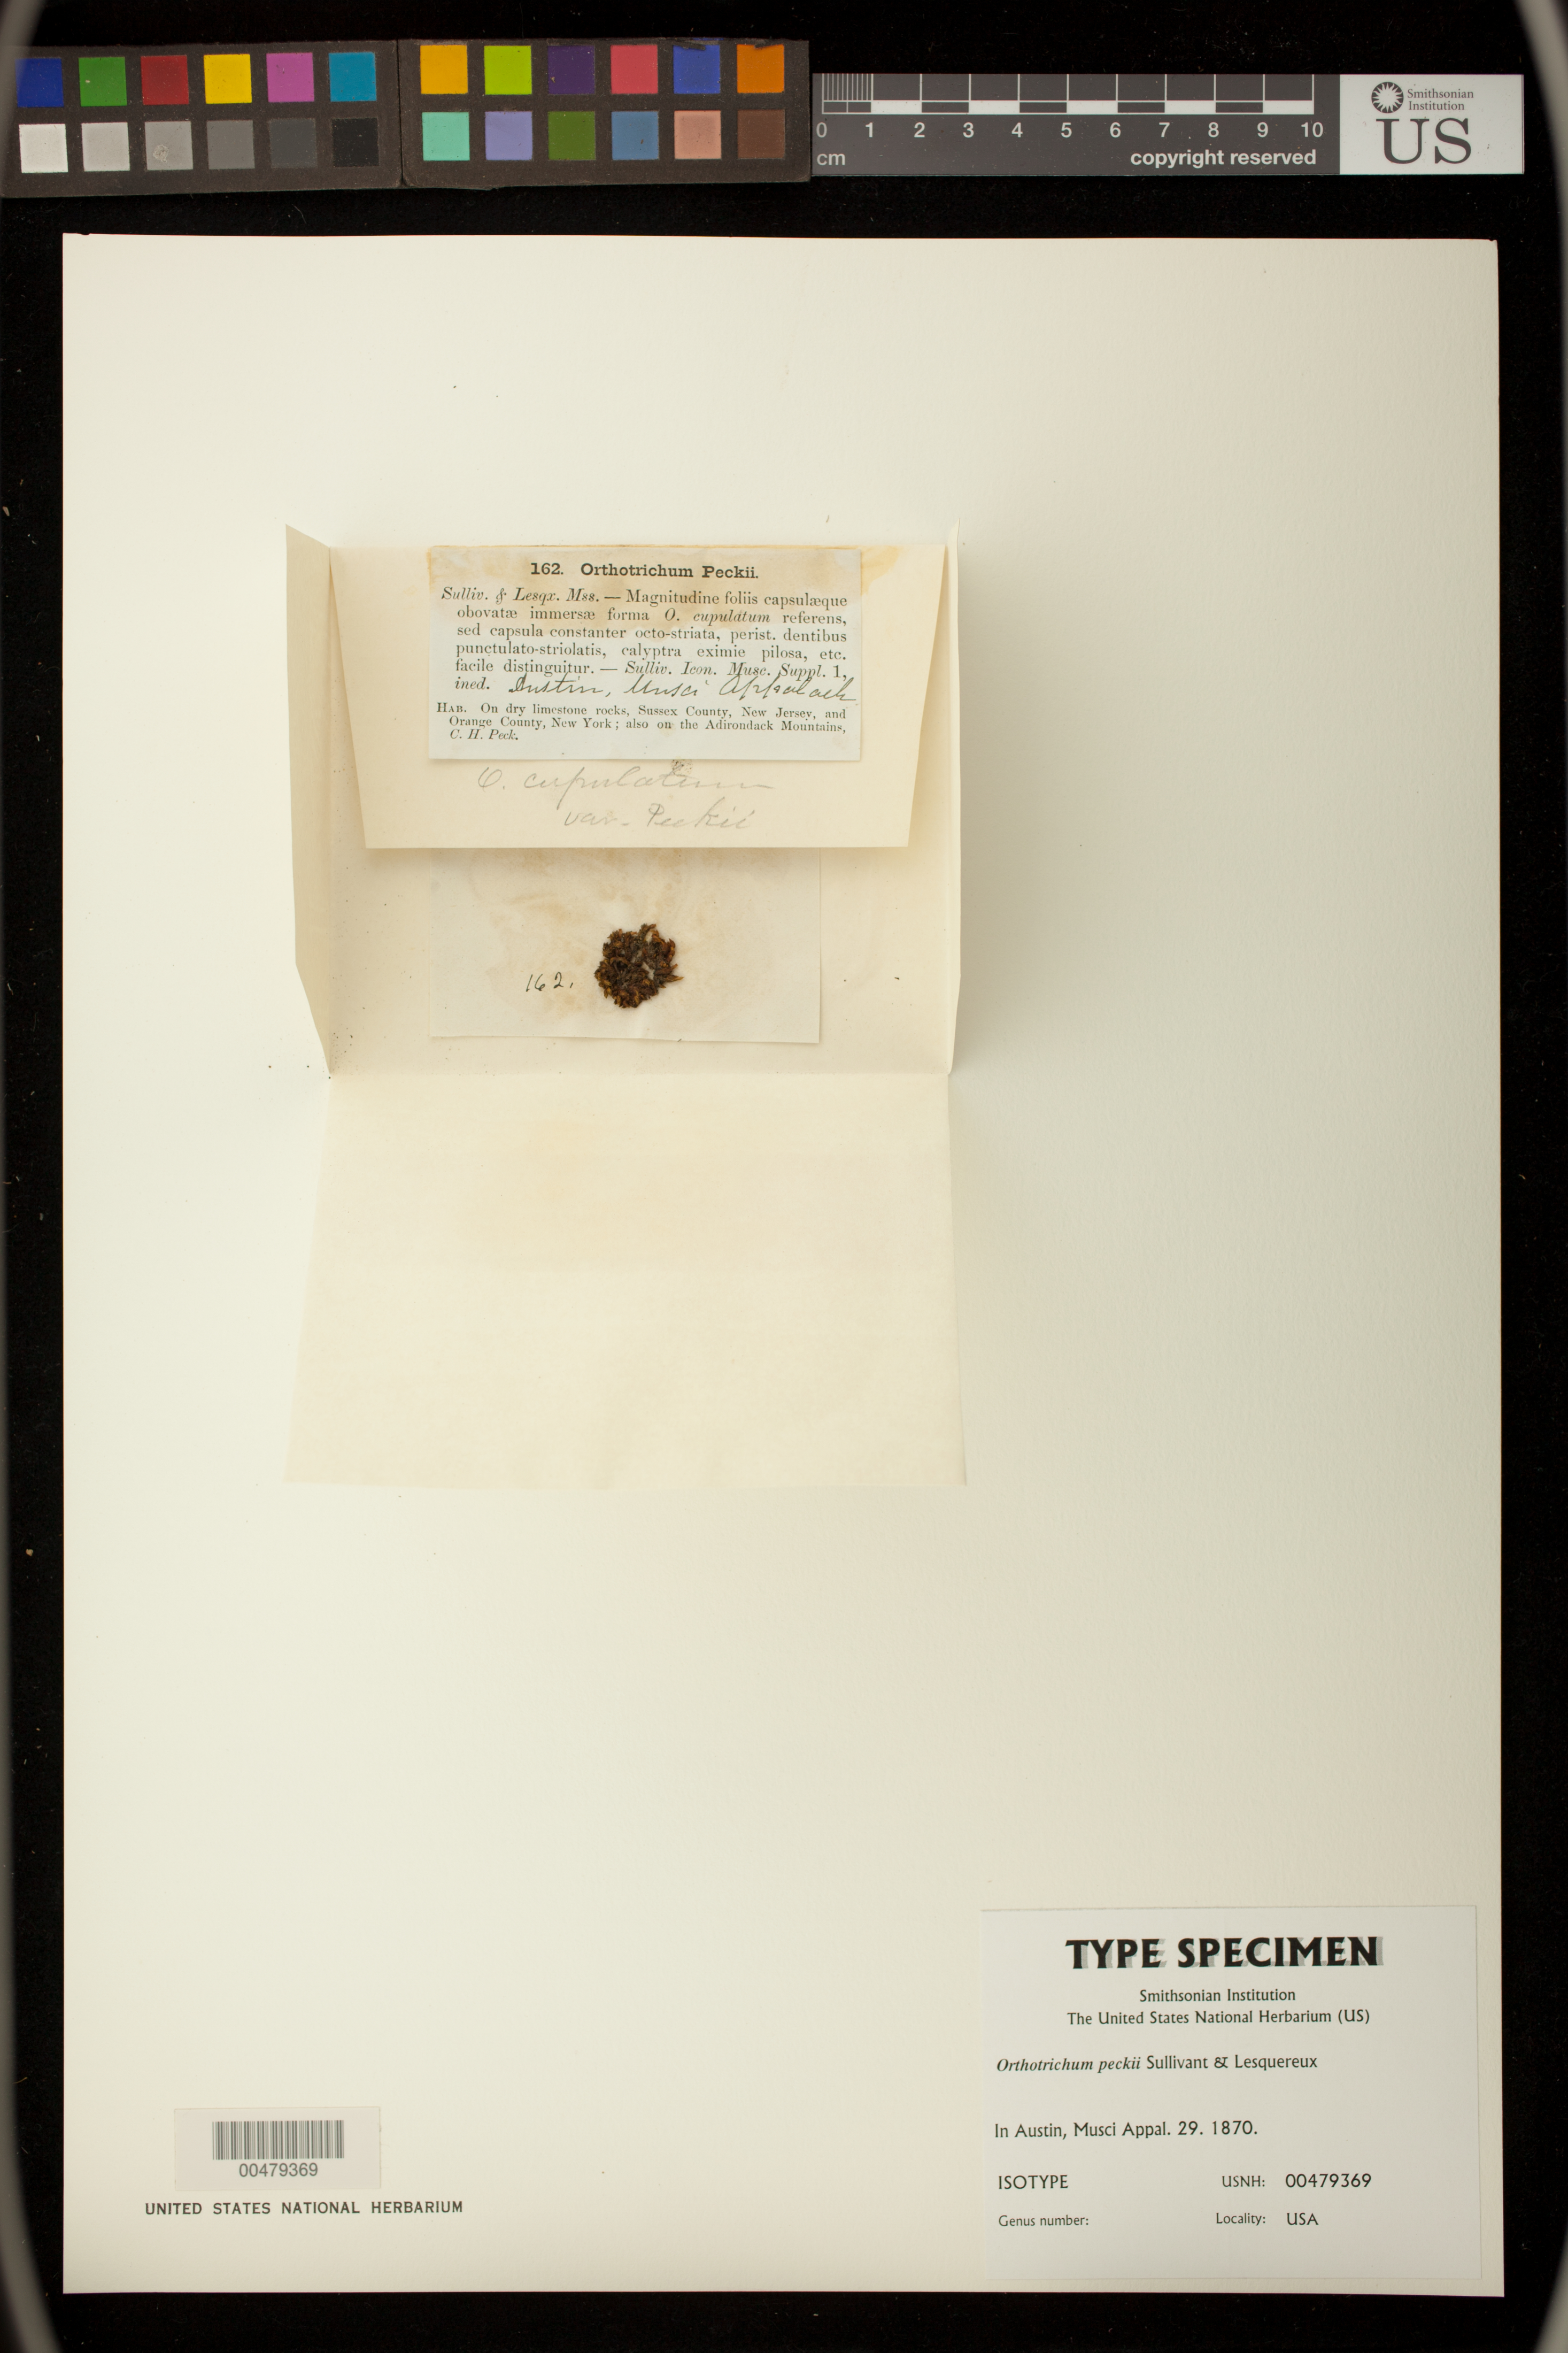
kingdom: Plantae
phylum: Bryophyta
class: Bryopsida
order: Orthotrichales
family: Orthotrichaceae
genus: Orthotrichum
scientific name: Orthotrichum peckii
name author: Sull. & Lesq. in Austin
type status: Isotype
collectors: C. H. Peck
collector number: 162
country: United States